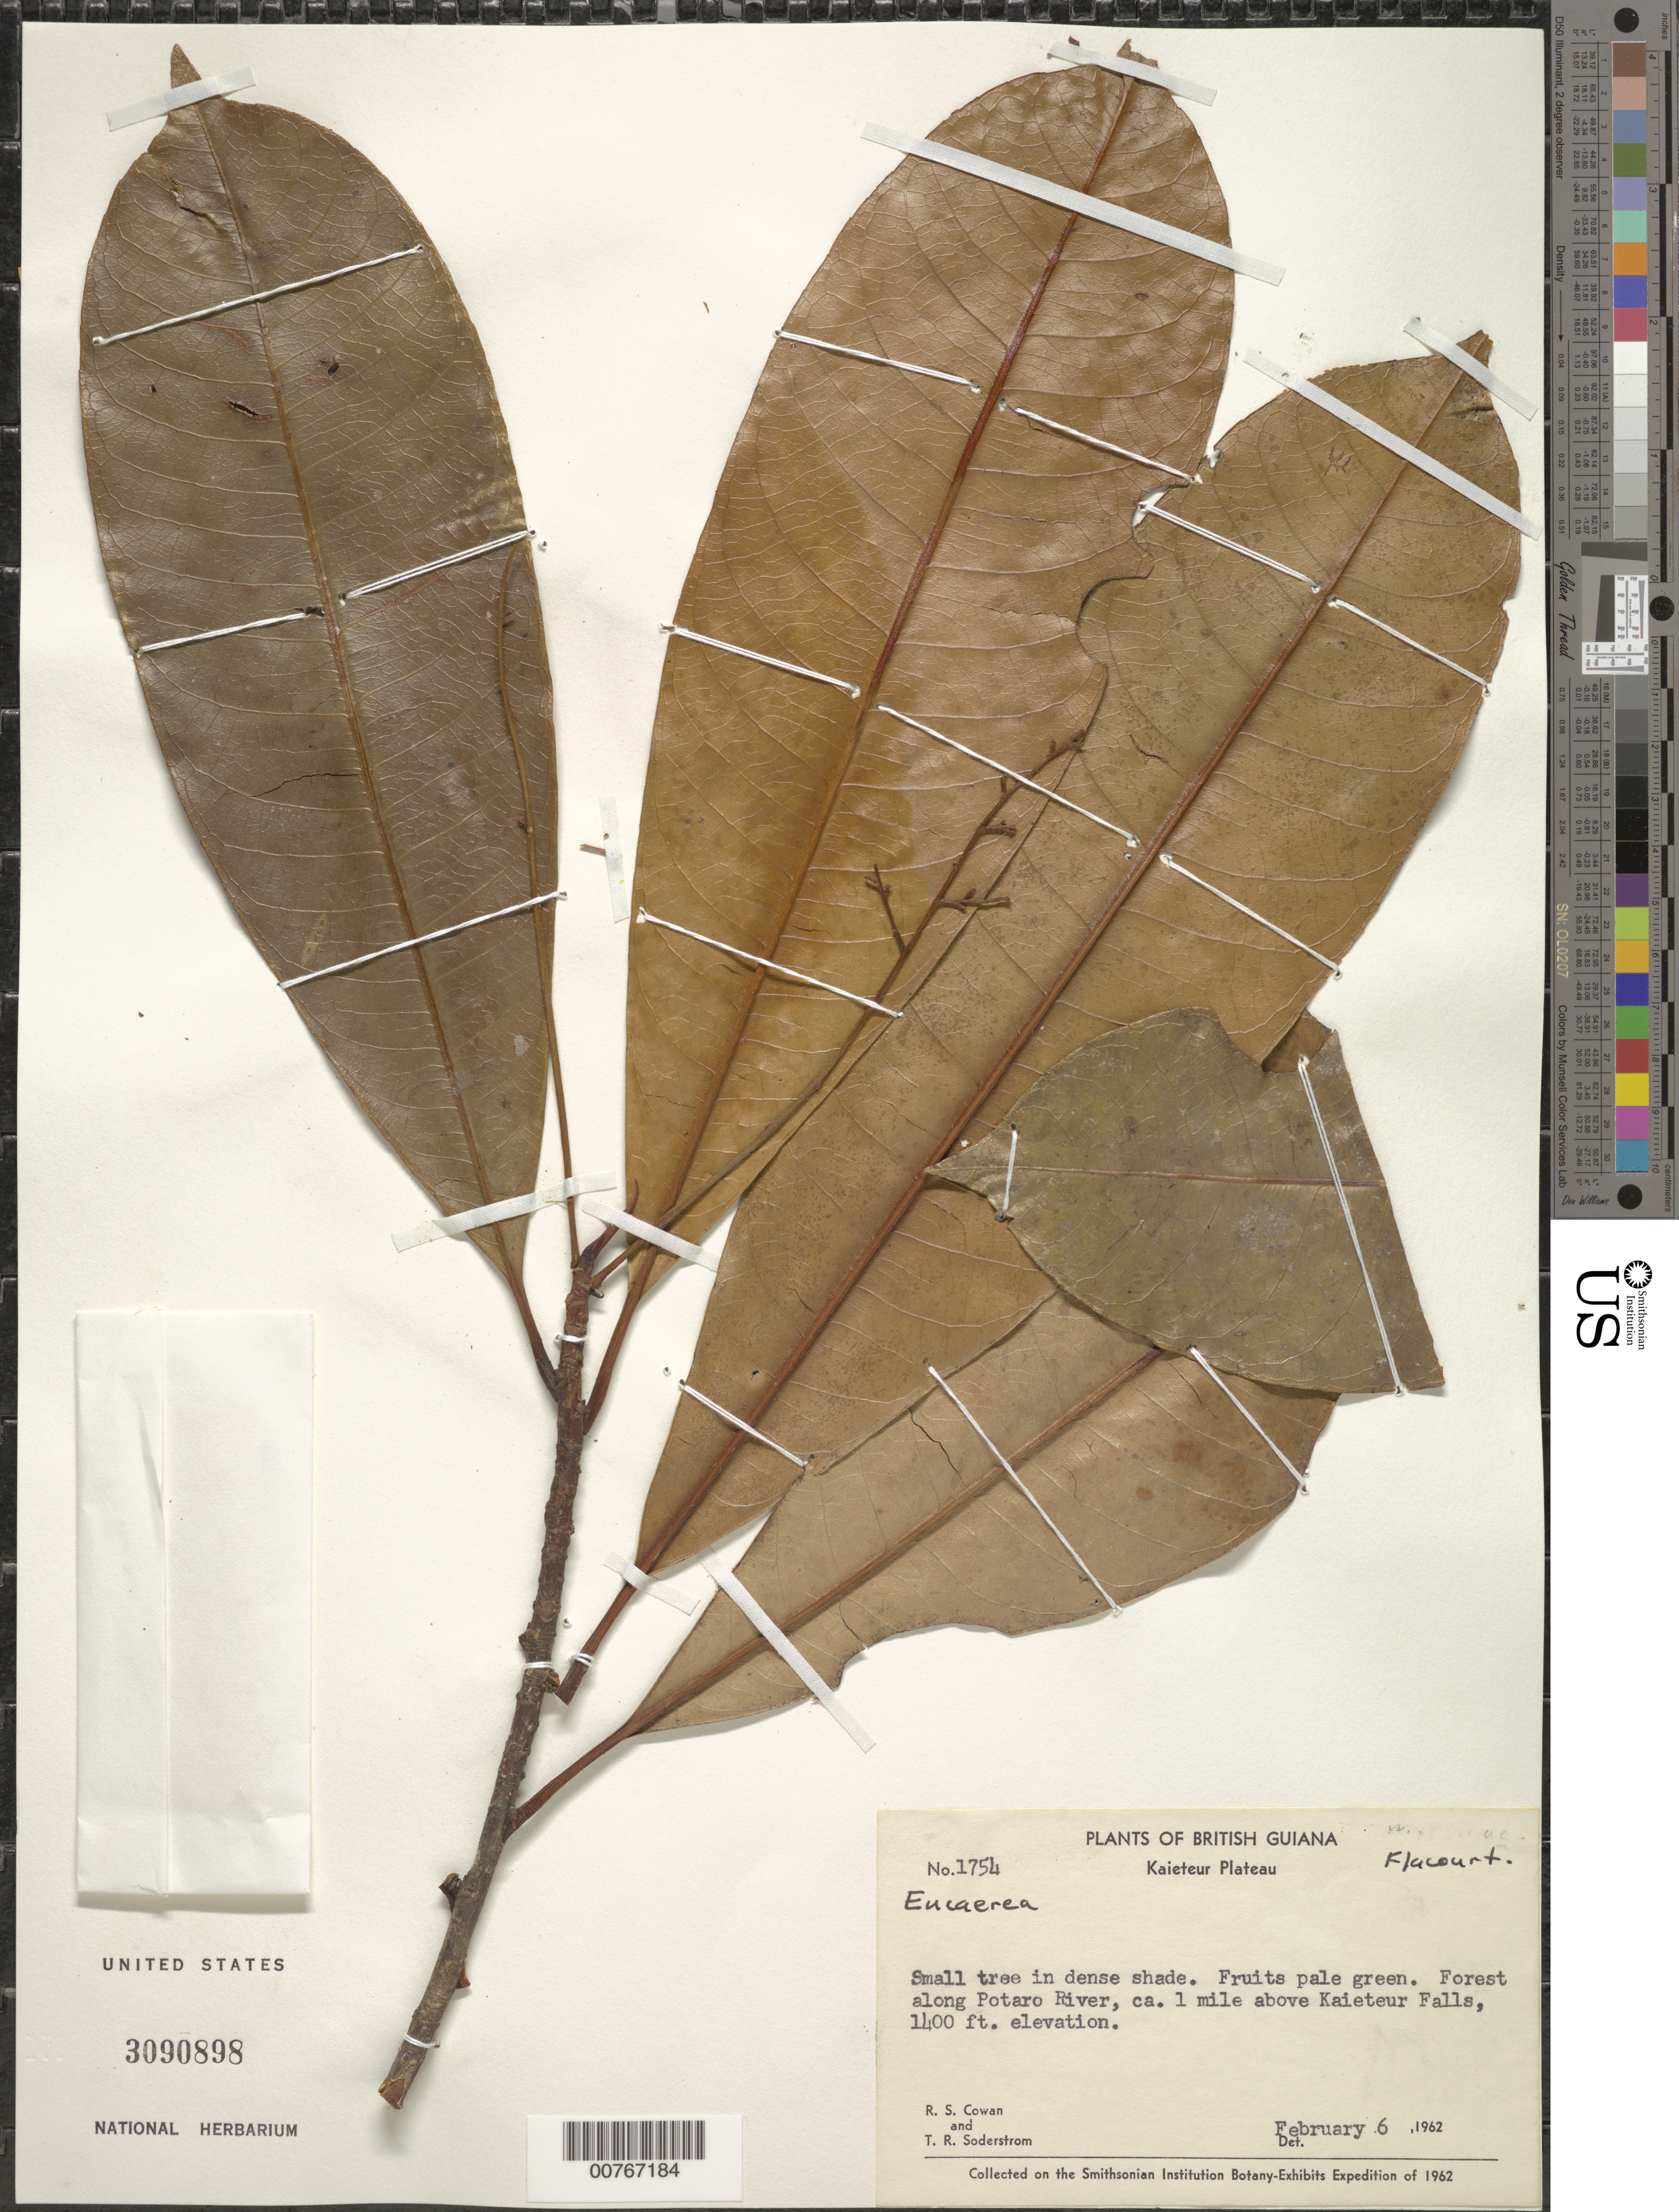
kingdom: Plantae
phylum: Tracheophyta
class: Magnoliopsida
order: Malpighiales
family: Salicaceae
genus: Casearia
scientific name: Casearia sp. nov.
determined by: Strong, Mark T., (BOT), Smithsonian Institution - National Museum of Natural History (UNITED STATES)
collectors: R. S. Cowan & T. R. Soderstrom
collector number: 1754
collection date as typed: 6-Feb-62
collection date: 1962-02-06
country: Guyana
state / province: Potaro-Siparuni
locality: Kaieteur Plateau, Potaro R., 1 mi. above Kaieteur Falls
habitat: Forest along river; in dense shade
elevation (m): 427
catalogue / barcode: US 3090898